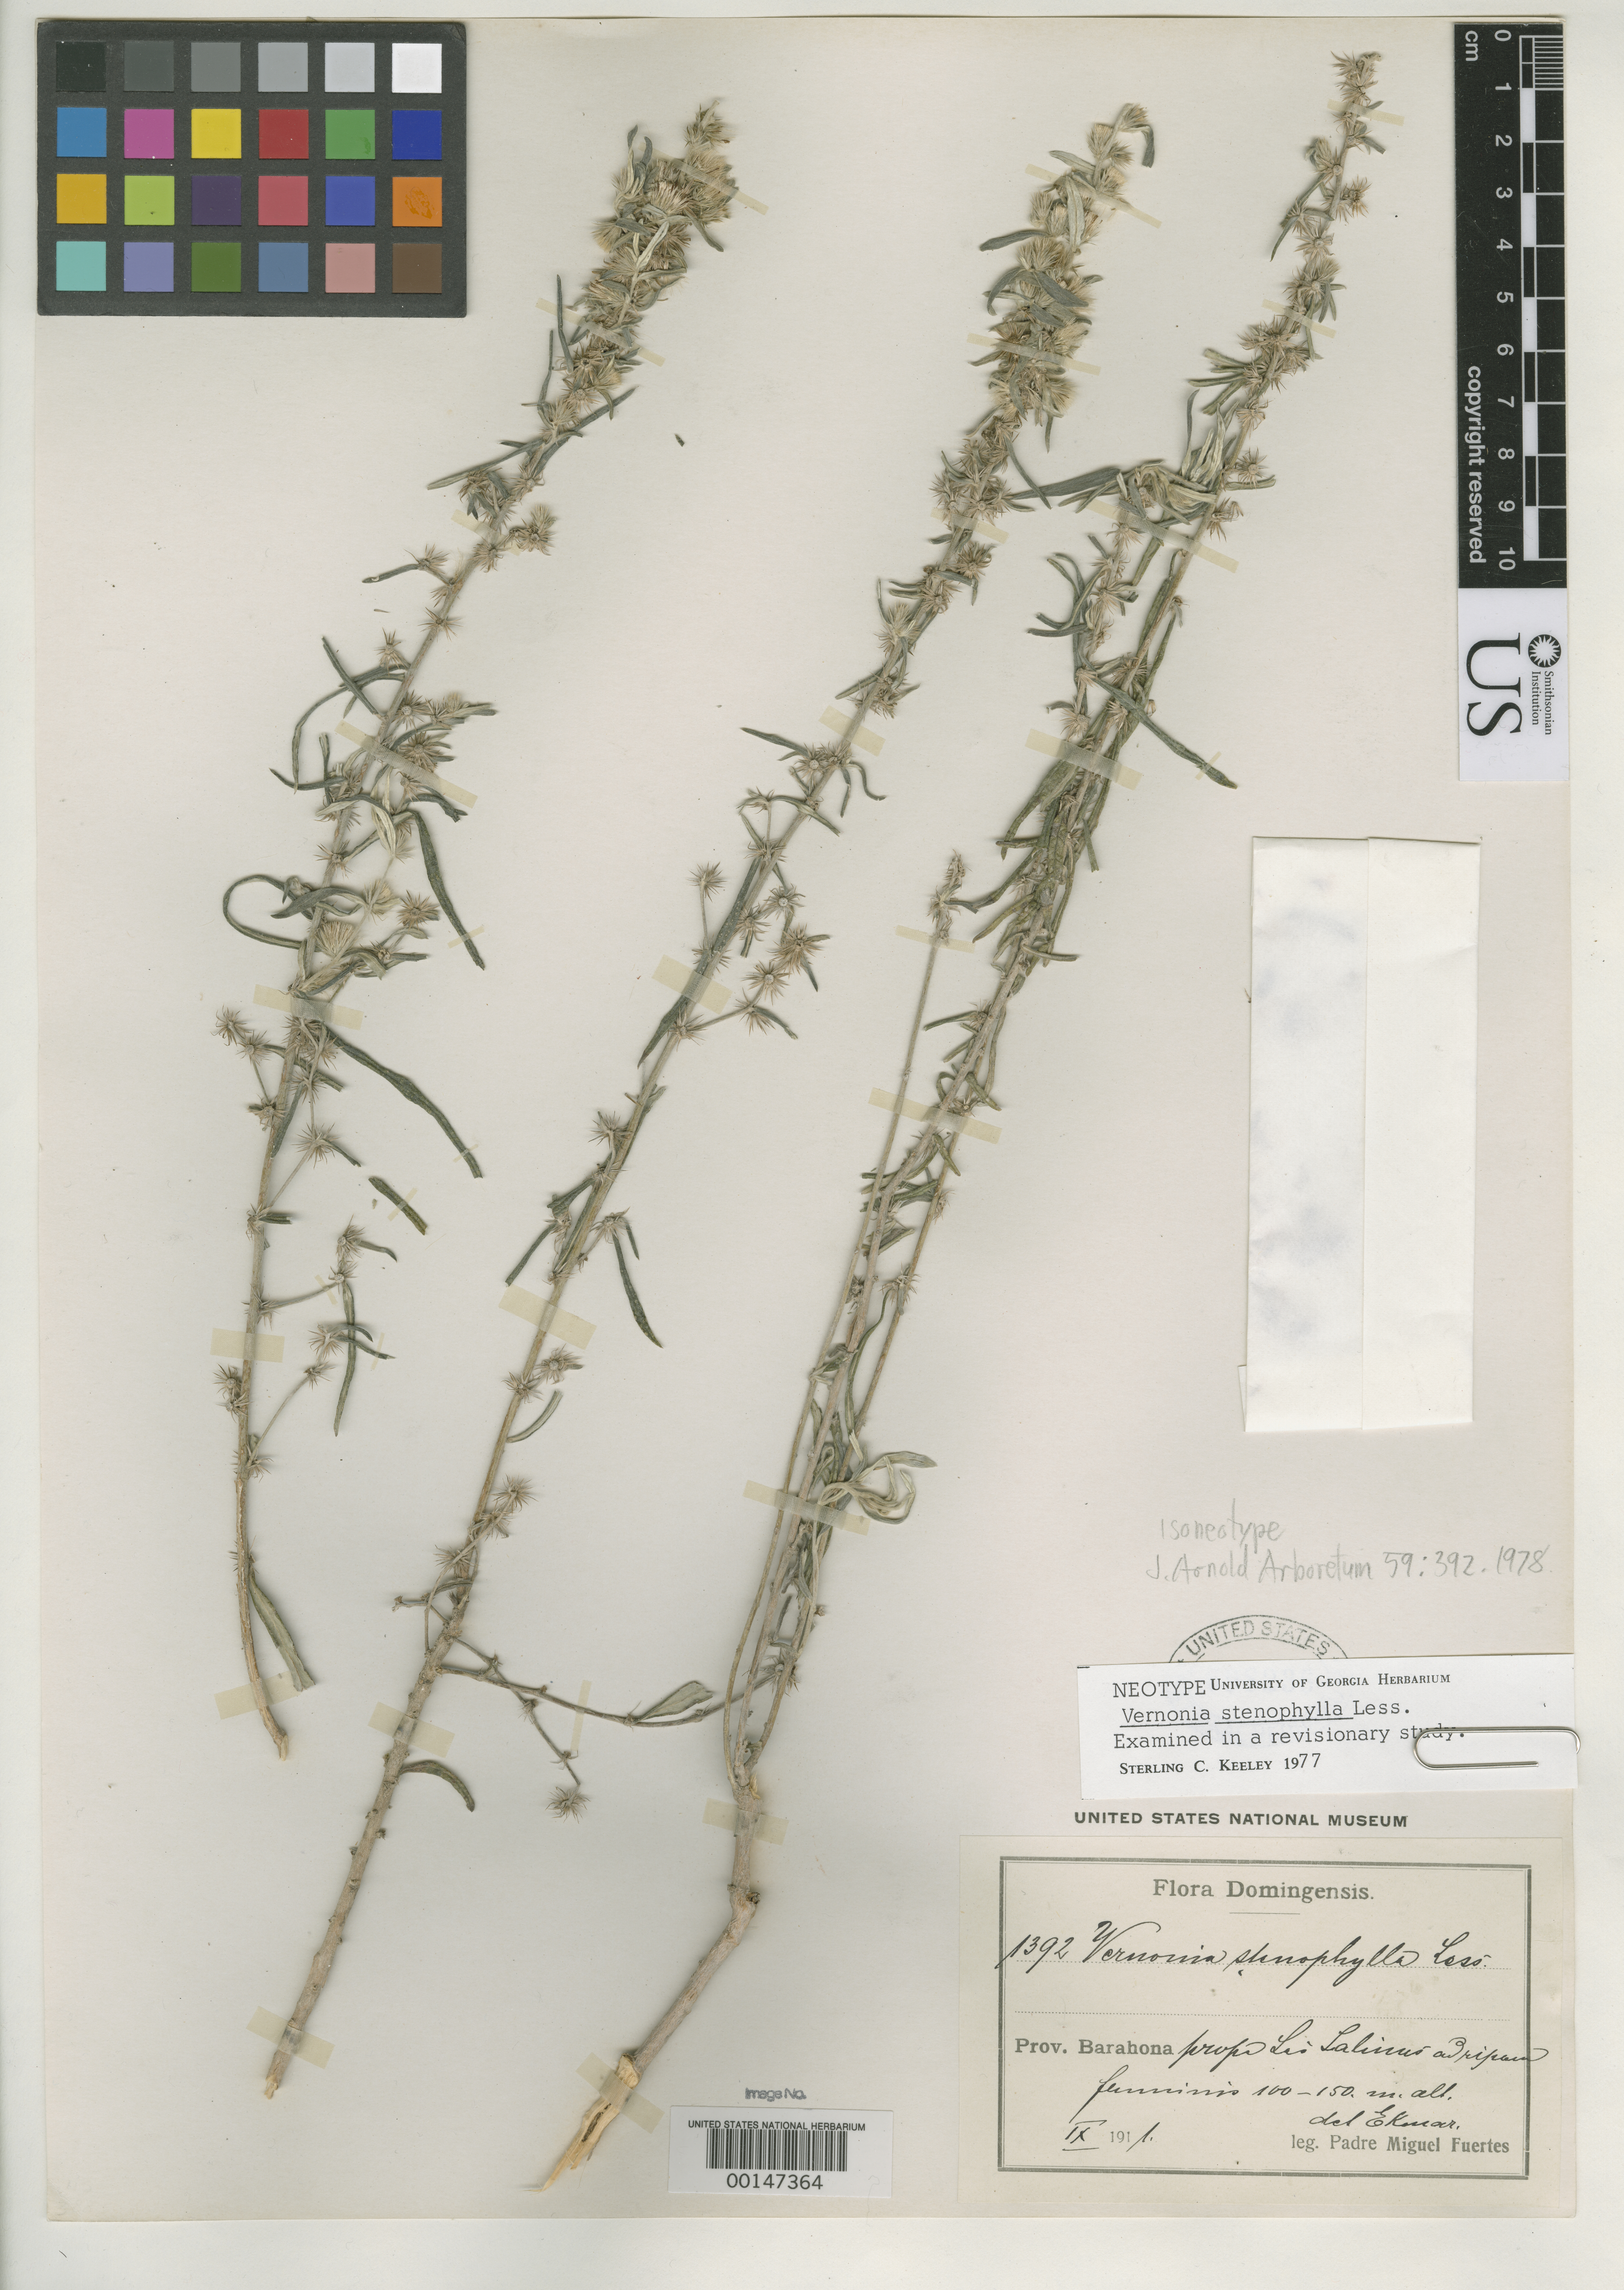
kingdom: Plantae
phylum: Tracheophyta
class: Magnoliopsida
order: Asterales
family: Asteraceae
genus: Vernonia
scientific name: Vernonia stenophylla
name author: Less.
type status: Isoneotype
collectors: M. D. Fuertes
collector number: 1392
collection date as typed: Sep 1911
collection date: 1911-09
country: Dominican Republic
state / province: Barahona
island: Hispaniola Island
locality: Near Las Salinas.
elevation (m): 100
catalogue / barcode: US 698236